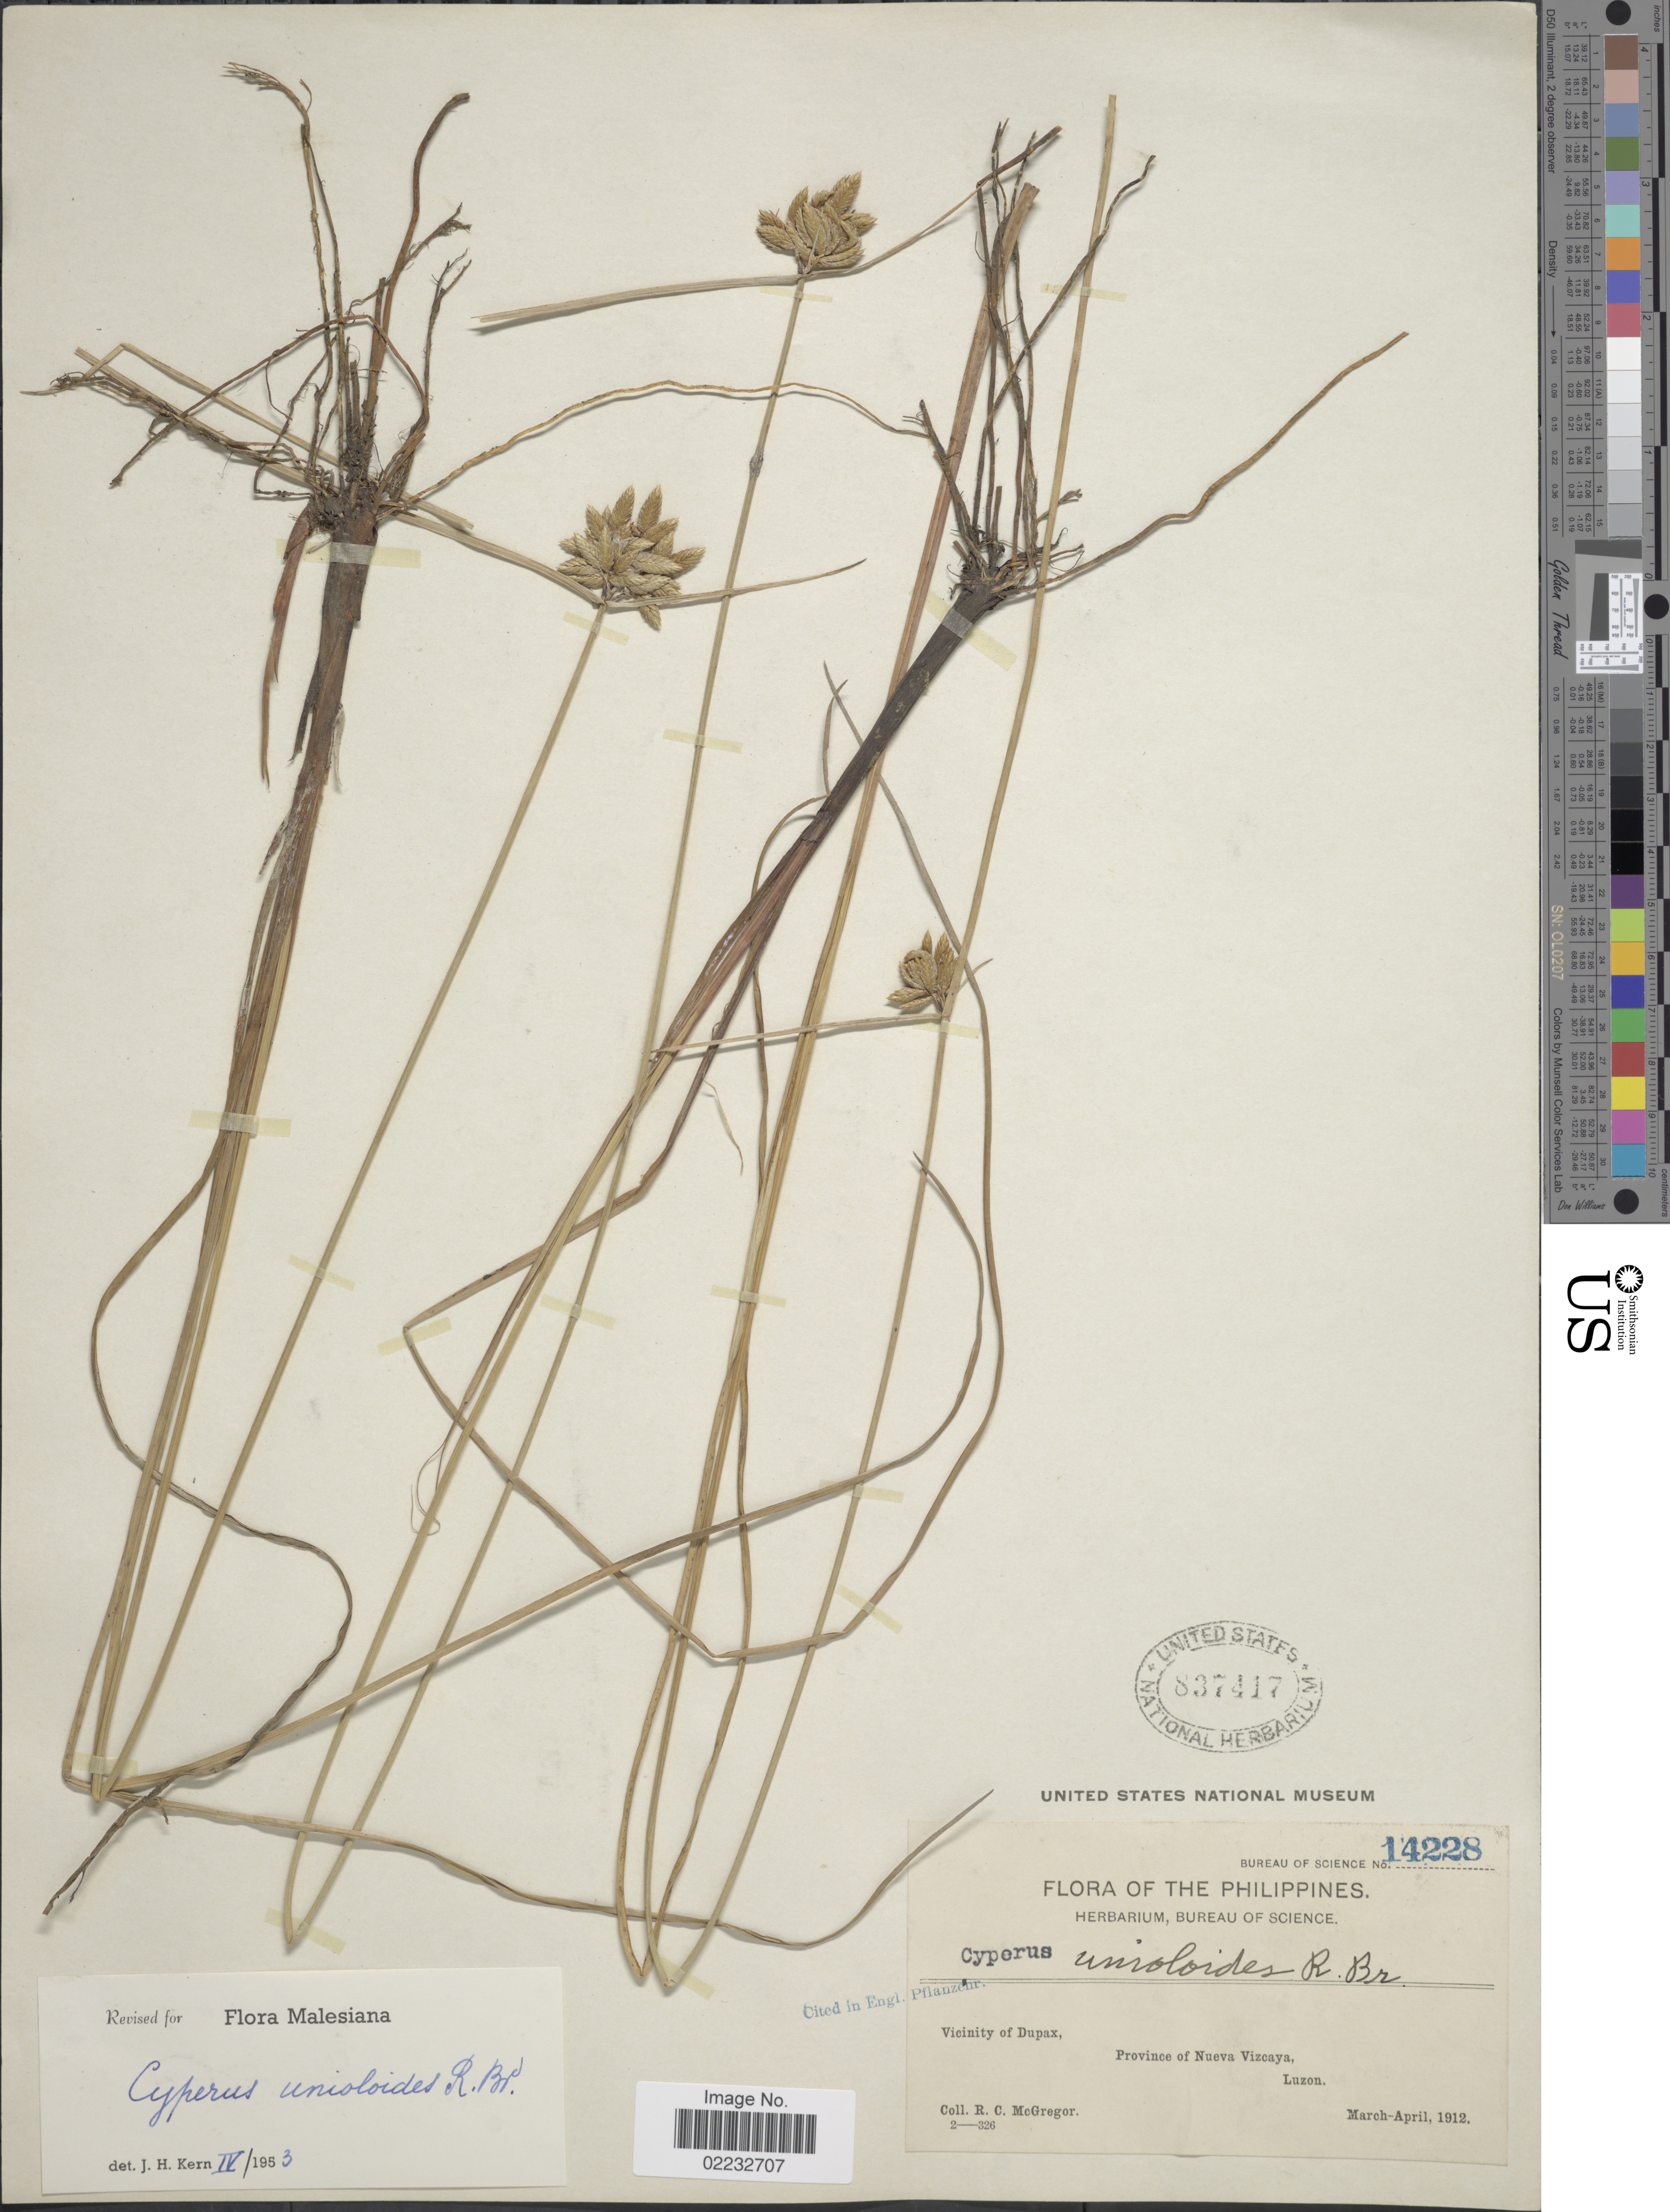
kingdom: Plantae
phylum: Tracheophyta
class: Liliopsida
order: Poales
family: Cyperaceae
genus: Cyperus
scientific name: Cyperus unioloides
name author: R. Br.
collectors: R. C. McGregor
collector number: Bureau of Science 14228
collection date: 1912-03/1912-04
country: Philippines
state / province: Cagayan Valley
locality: Vicinity of Dupax, Province of Nueva Vizcaya, Luzon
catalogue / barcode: US 837417